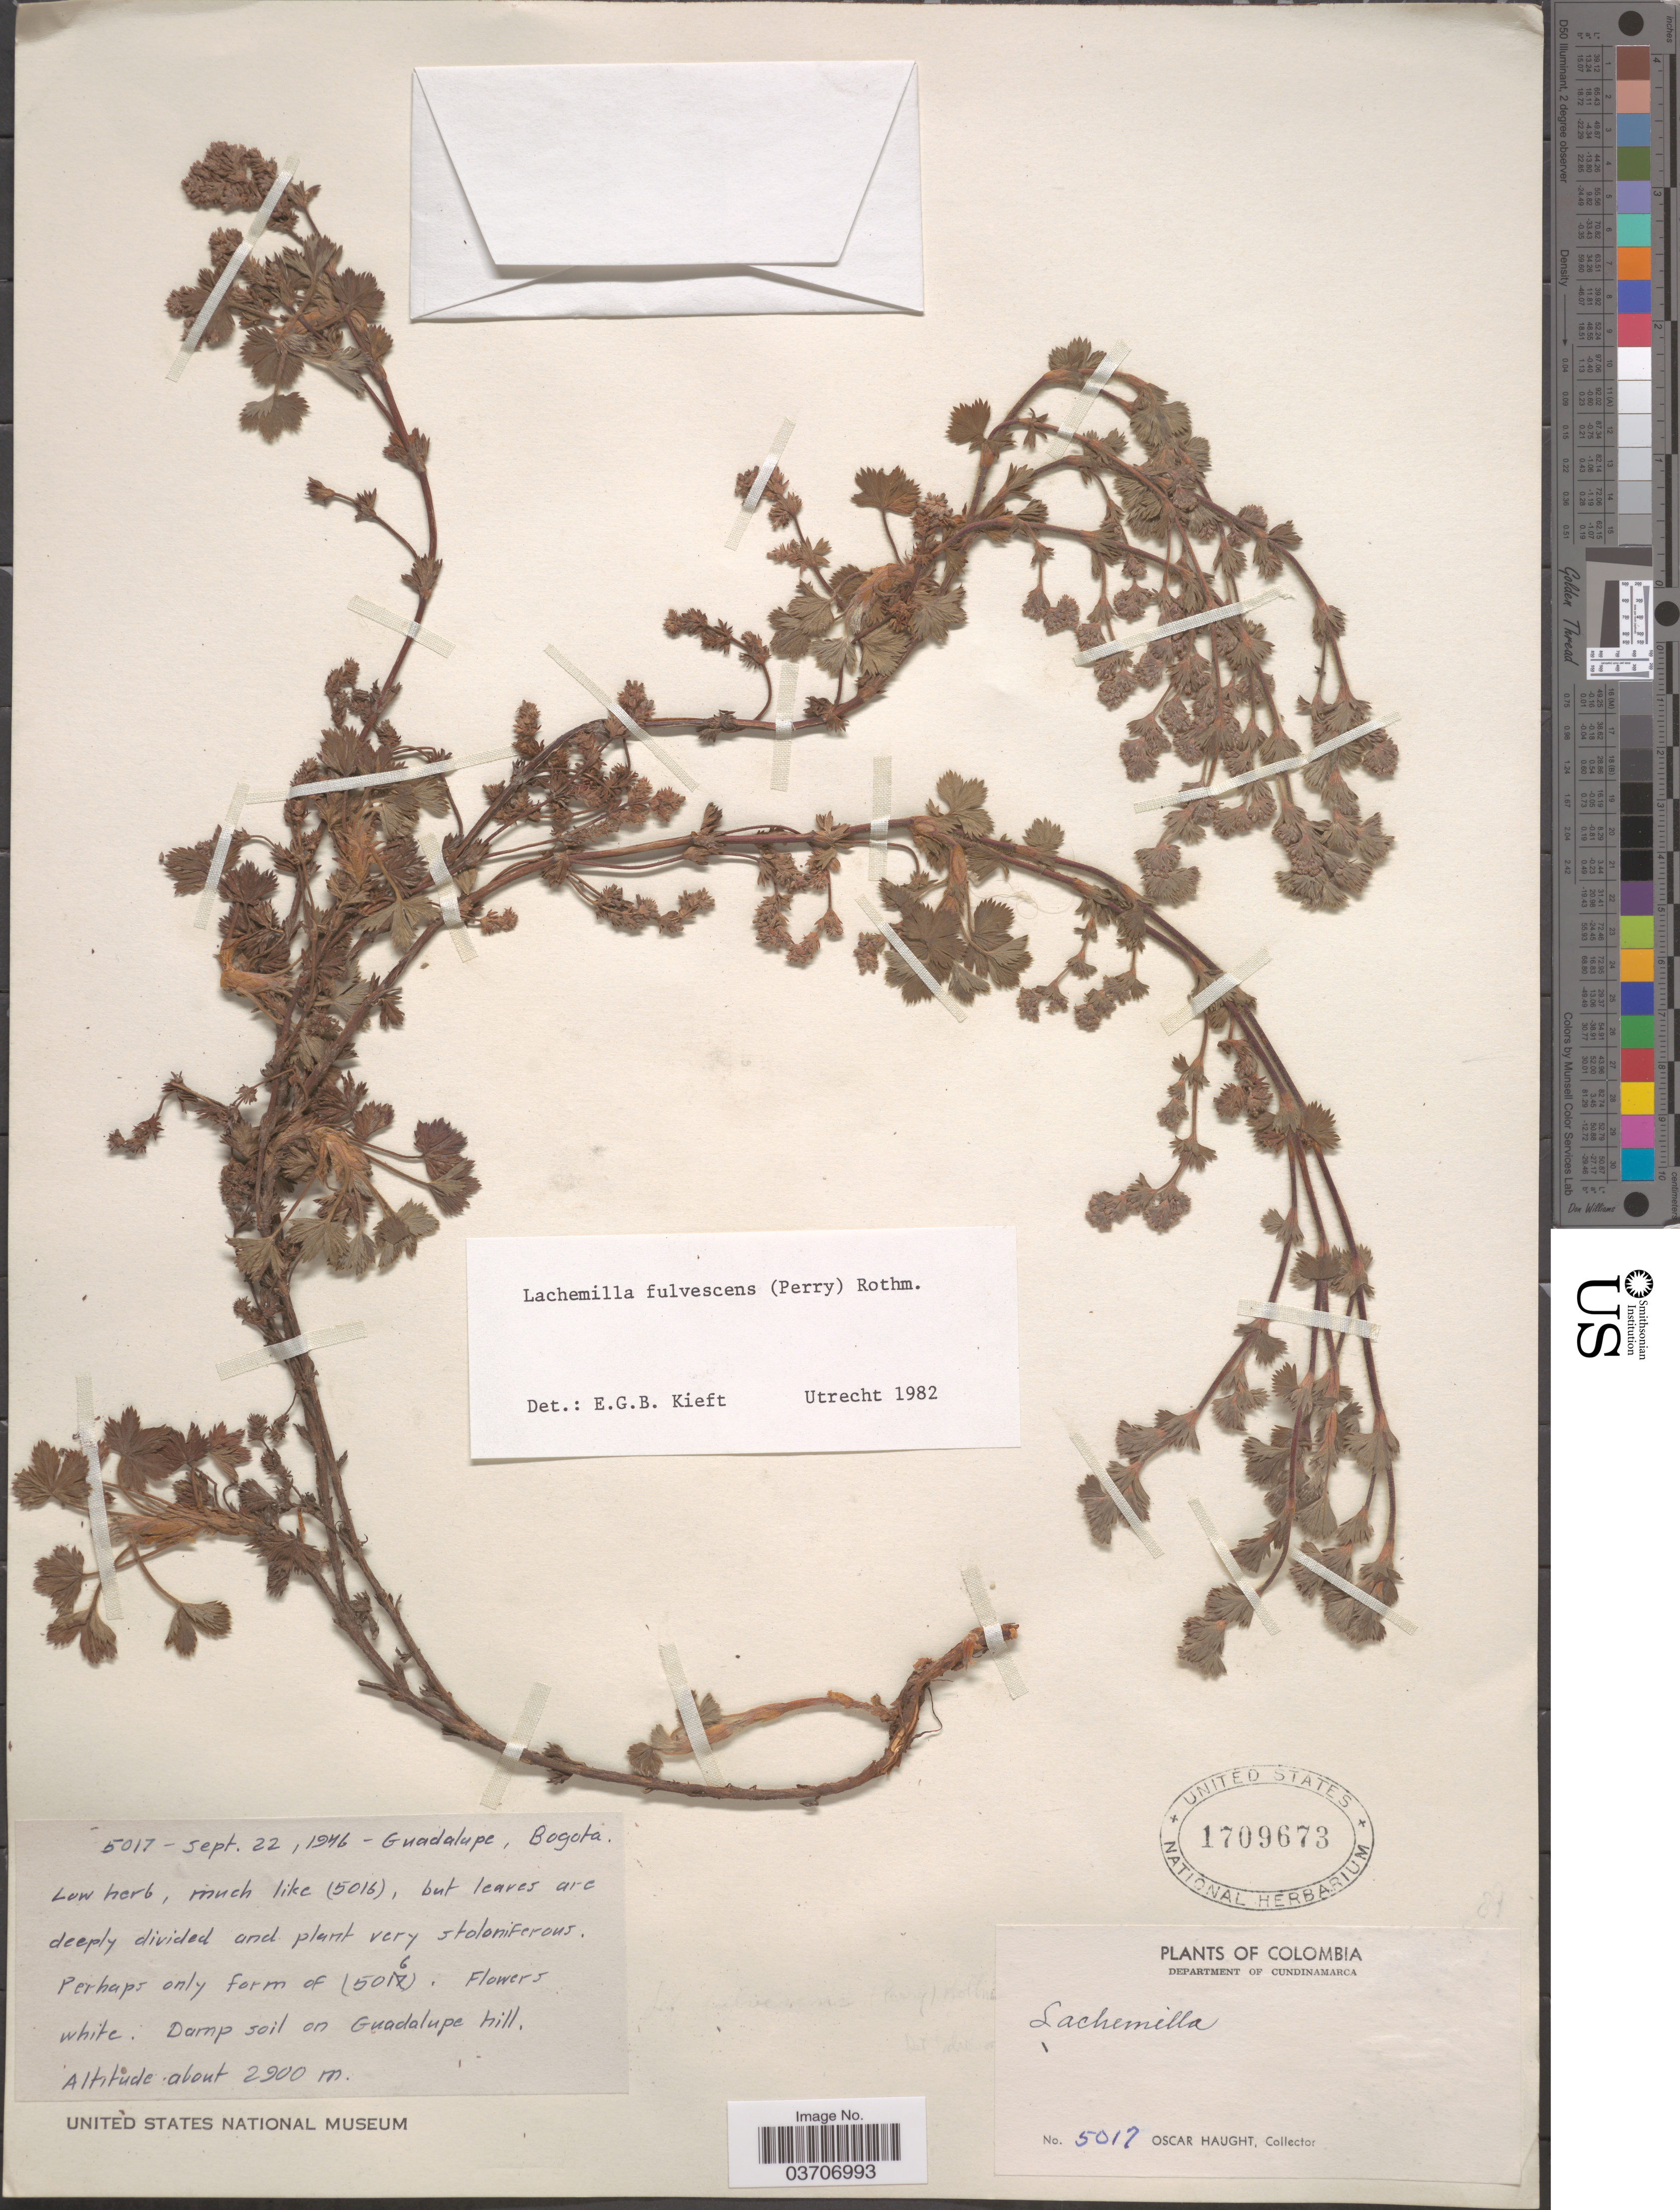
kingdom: Plantae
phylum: Tracheophyta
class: Magnoliopsida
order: Rosales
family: Rosaceae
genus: Lachemilla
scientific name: Lachemilla fulvescens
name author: (L.M. Perry) Rothm.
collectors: O. L. Haught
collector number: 5017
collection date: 1976-09-22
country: Colombia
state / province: Cundinamarca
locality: Guadalupe, Bogota. Guadalupe hill. Department of Cundinamarca.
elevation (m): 2900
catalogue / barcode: US 1709673